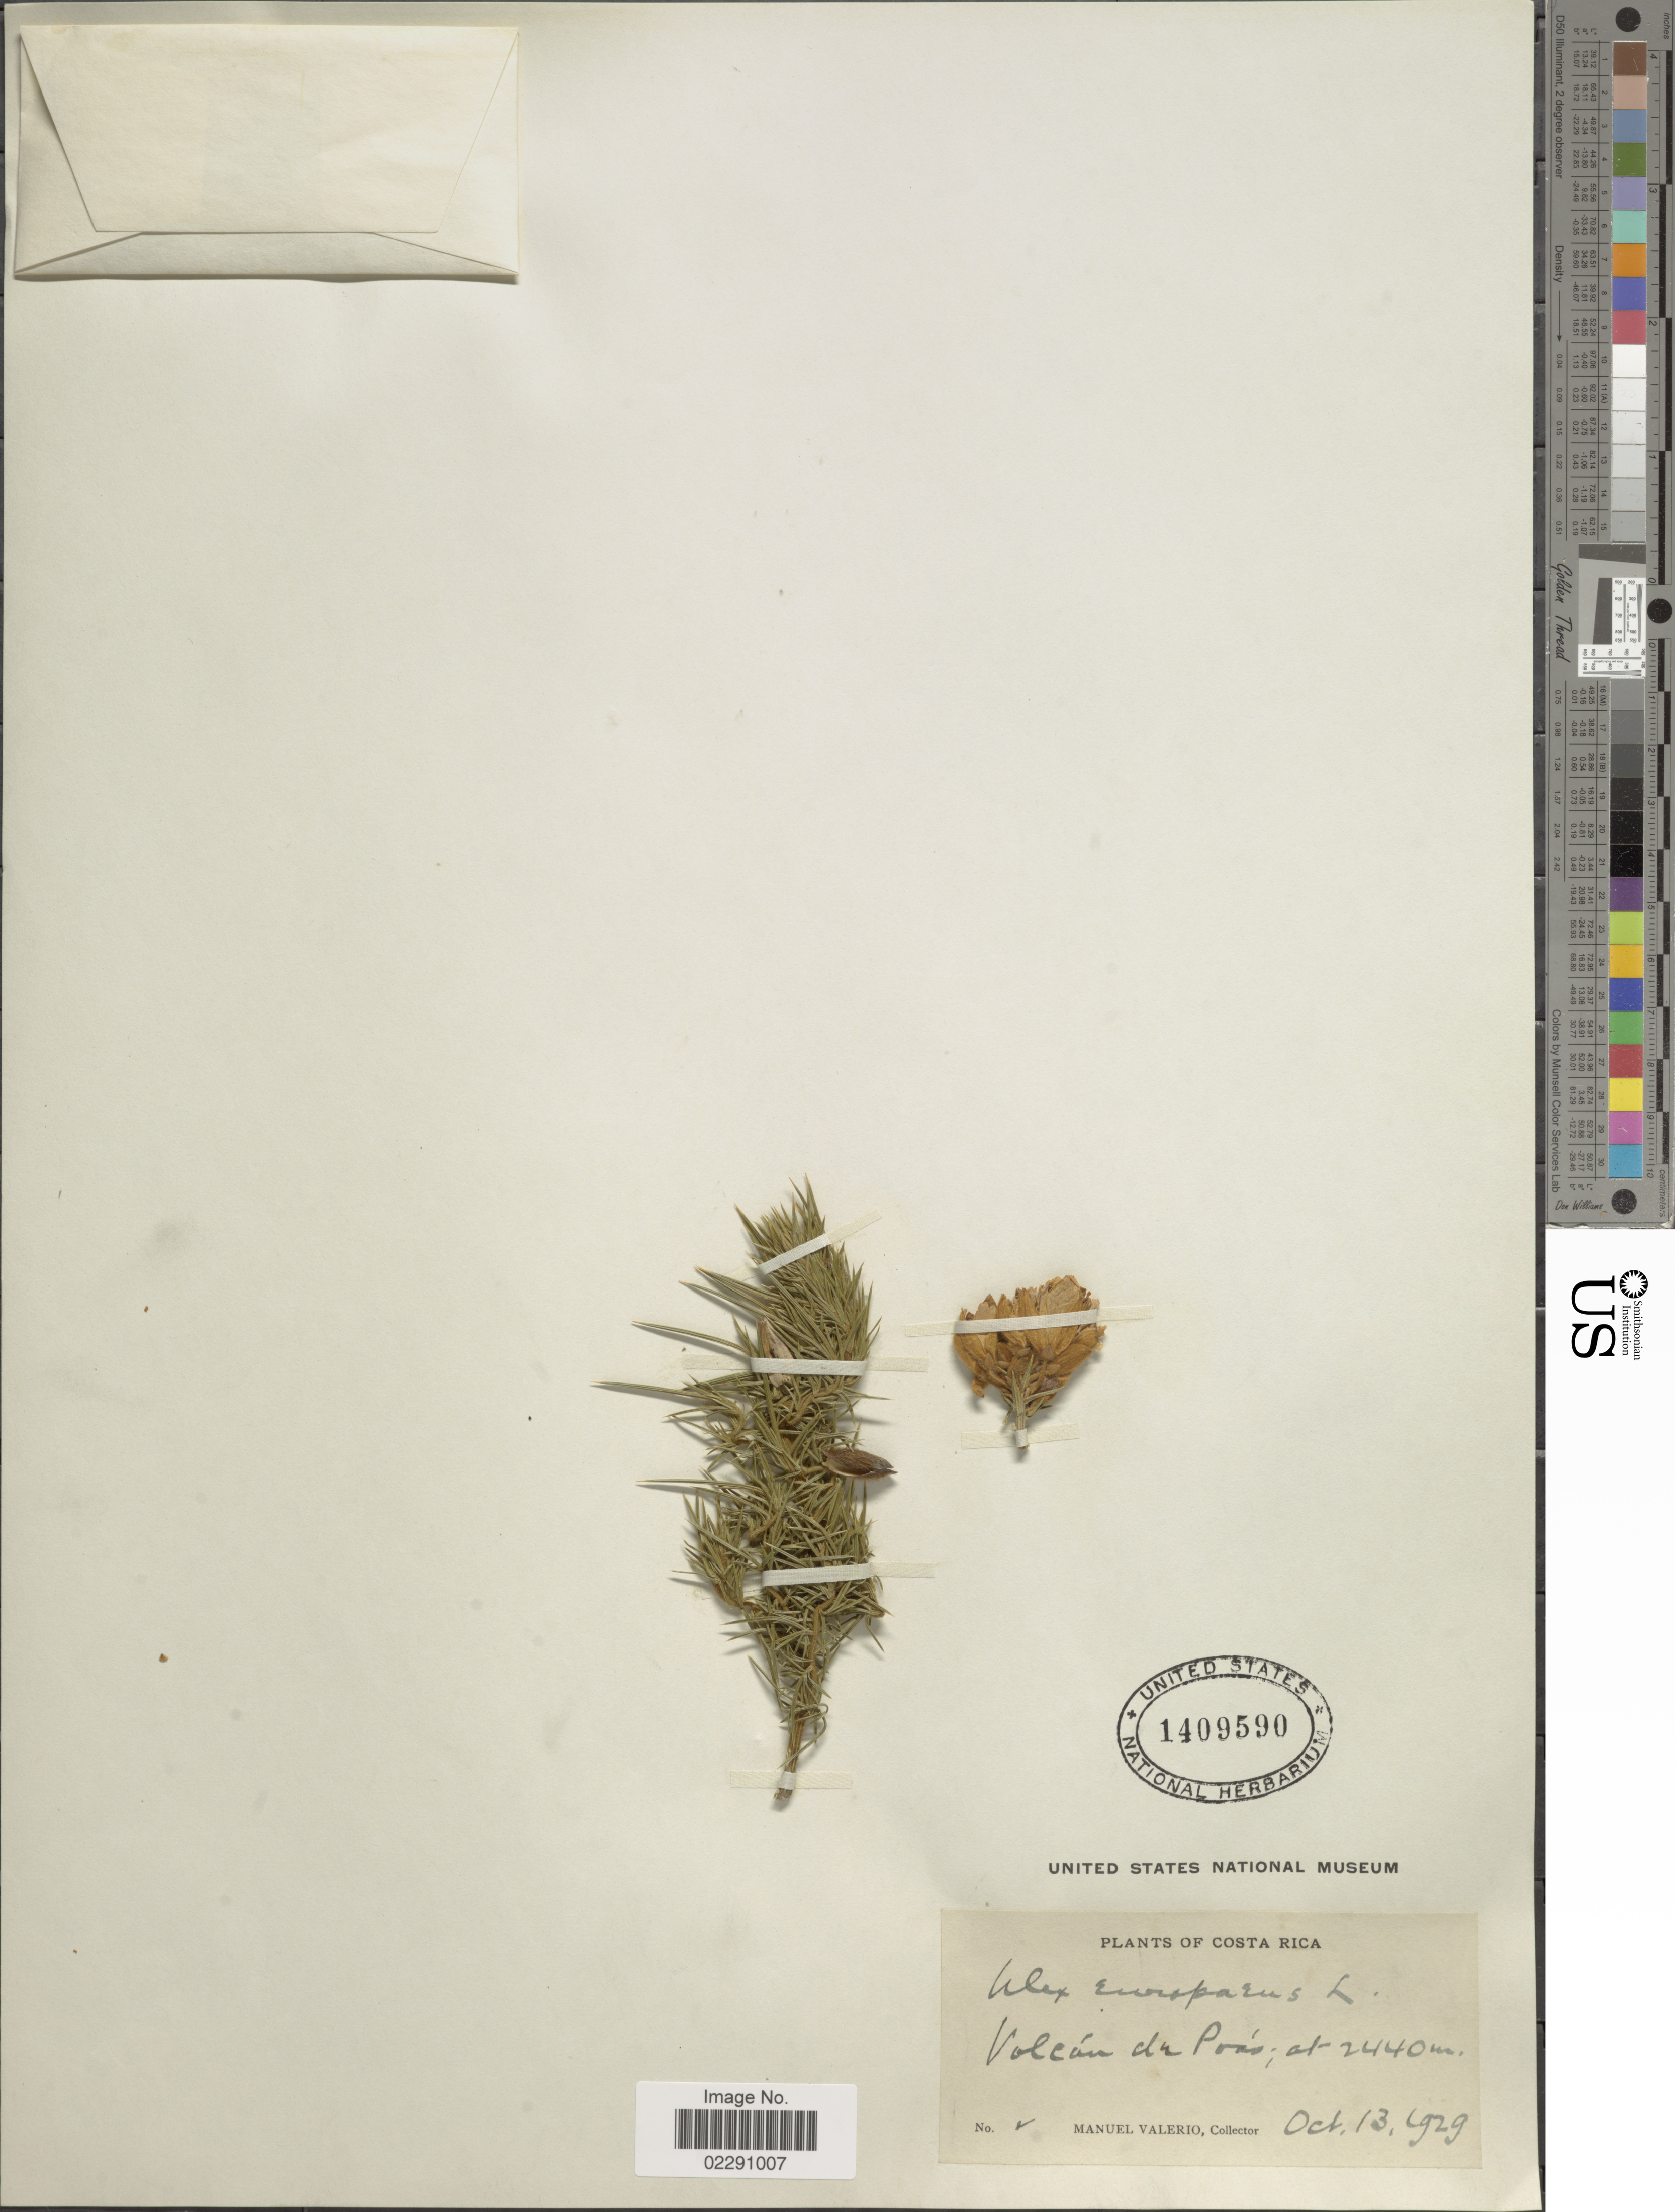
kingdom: Plantae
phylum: Tracheophyta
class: Magnoliopsida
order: Fabales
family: Fabaceae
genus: Ulex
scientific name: Ulex sp.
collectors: M. Valerio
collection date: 1929-10-13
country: Costa Rica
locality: Volcan de Poas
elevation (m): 2440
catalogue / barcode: US 1409590